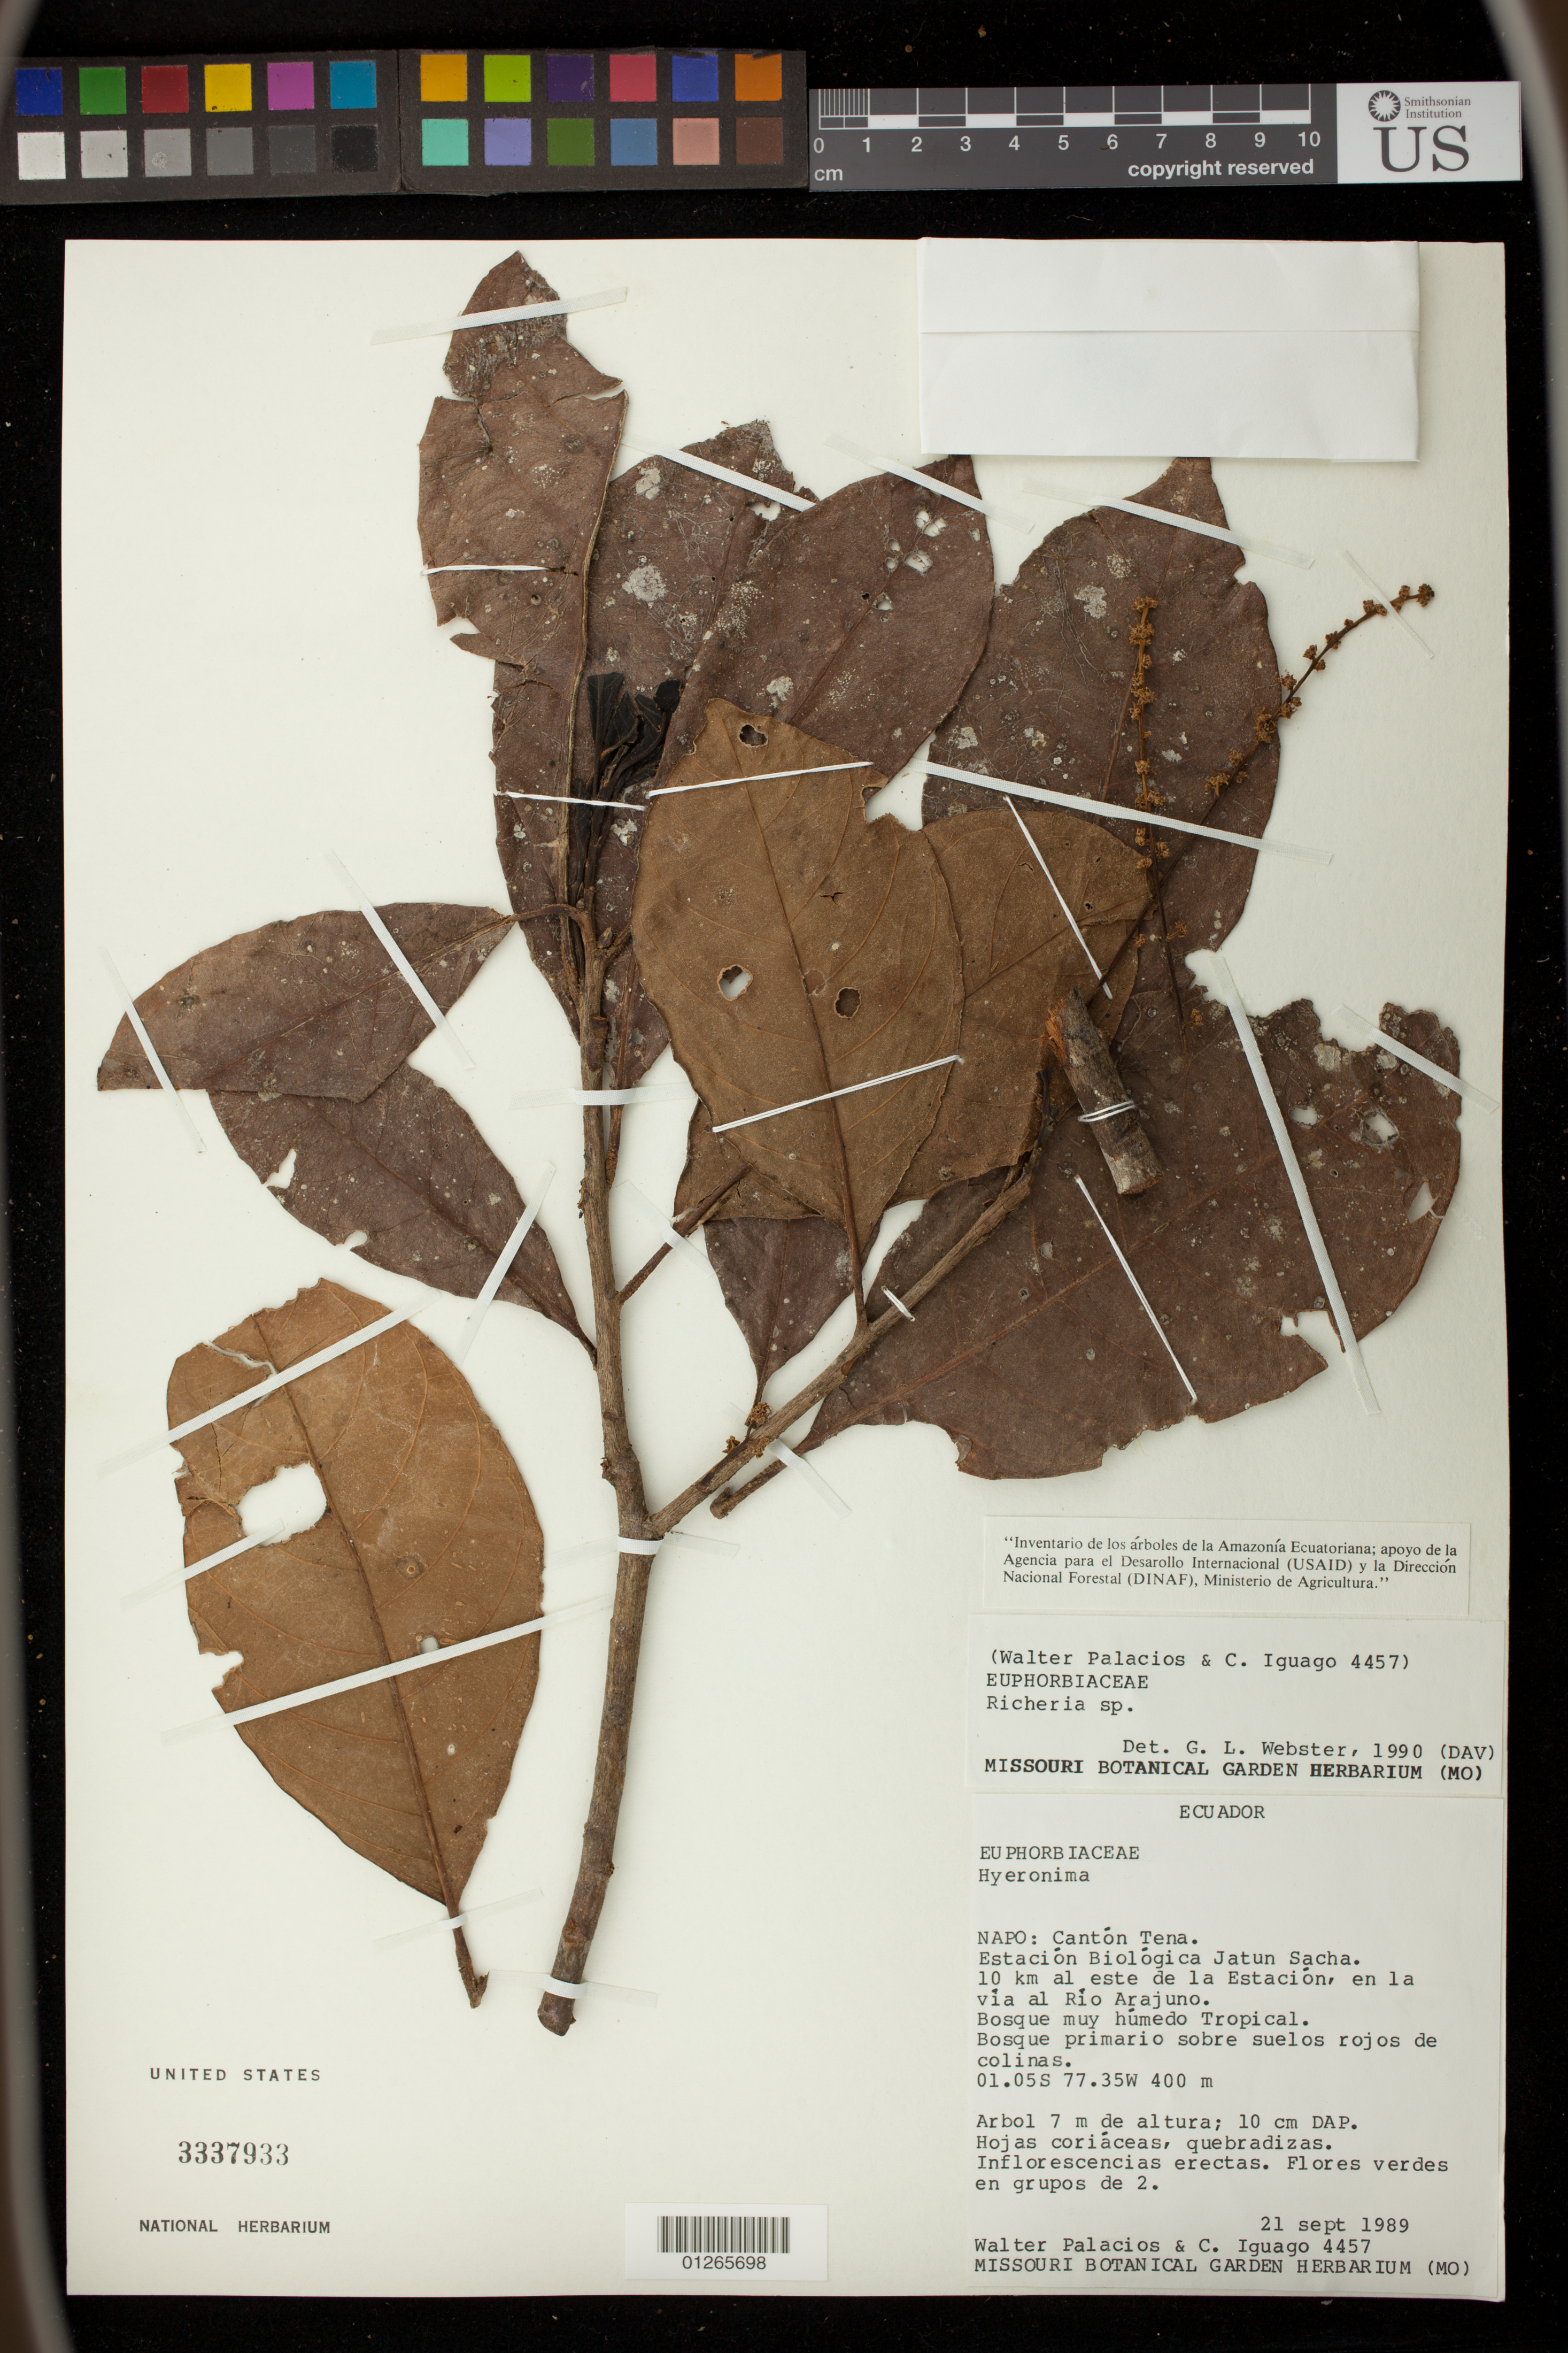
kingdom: Plantae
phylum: Tracheophyta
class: Magnoliopsida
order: Malpighiales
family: Phyllanthaceae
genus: Richeria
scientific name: Richeria sp.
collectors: W. Palacios & C. Iguago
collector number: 4457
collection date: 1989-09-21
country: Ecuador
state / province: Napo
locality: Provincia de Alto Amazonas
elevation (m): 400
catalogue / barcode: US 3337933